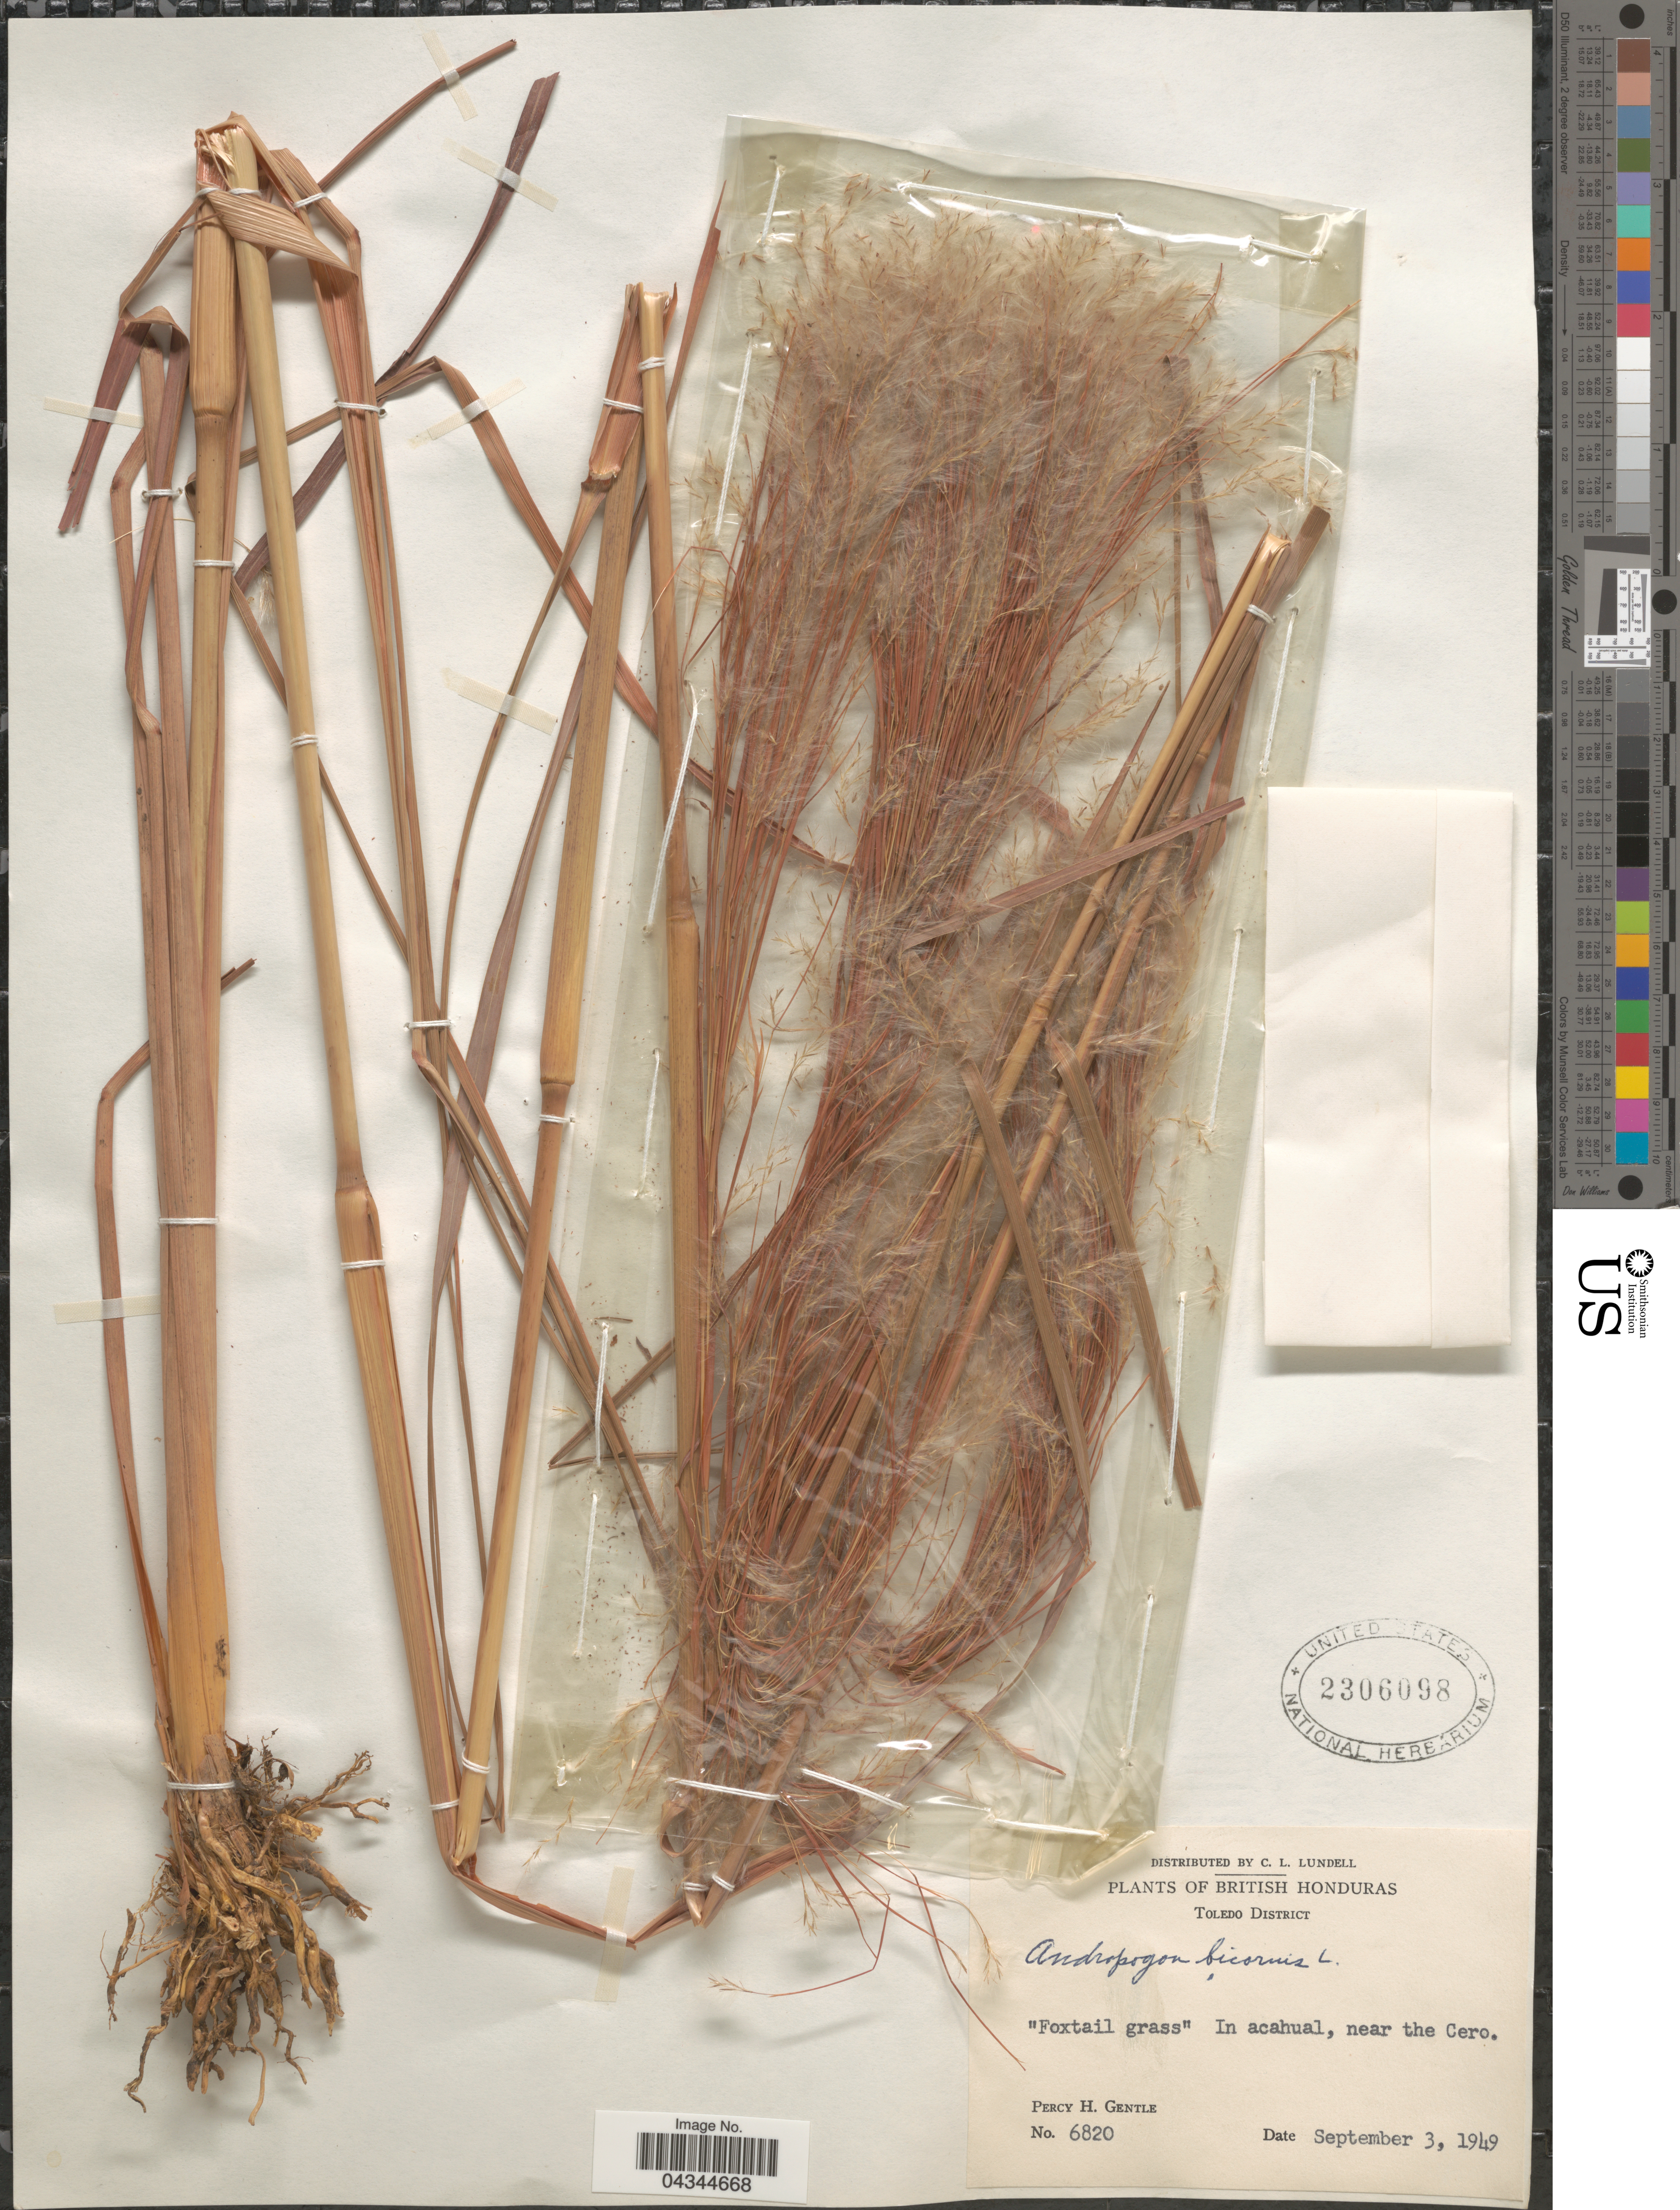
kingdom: Plantae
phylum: Tracheophyta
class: Liliopsida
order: Poales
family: Poaceae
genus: Andropogon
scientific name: Andropogon bicornis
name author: L.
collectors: P. H. Gentle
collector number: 6820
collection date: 1949-09-03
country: Belize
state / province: Toledo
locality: British Honduras. Toledo District.In acahual, near the Cero.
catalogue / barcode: US 2306098